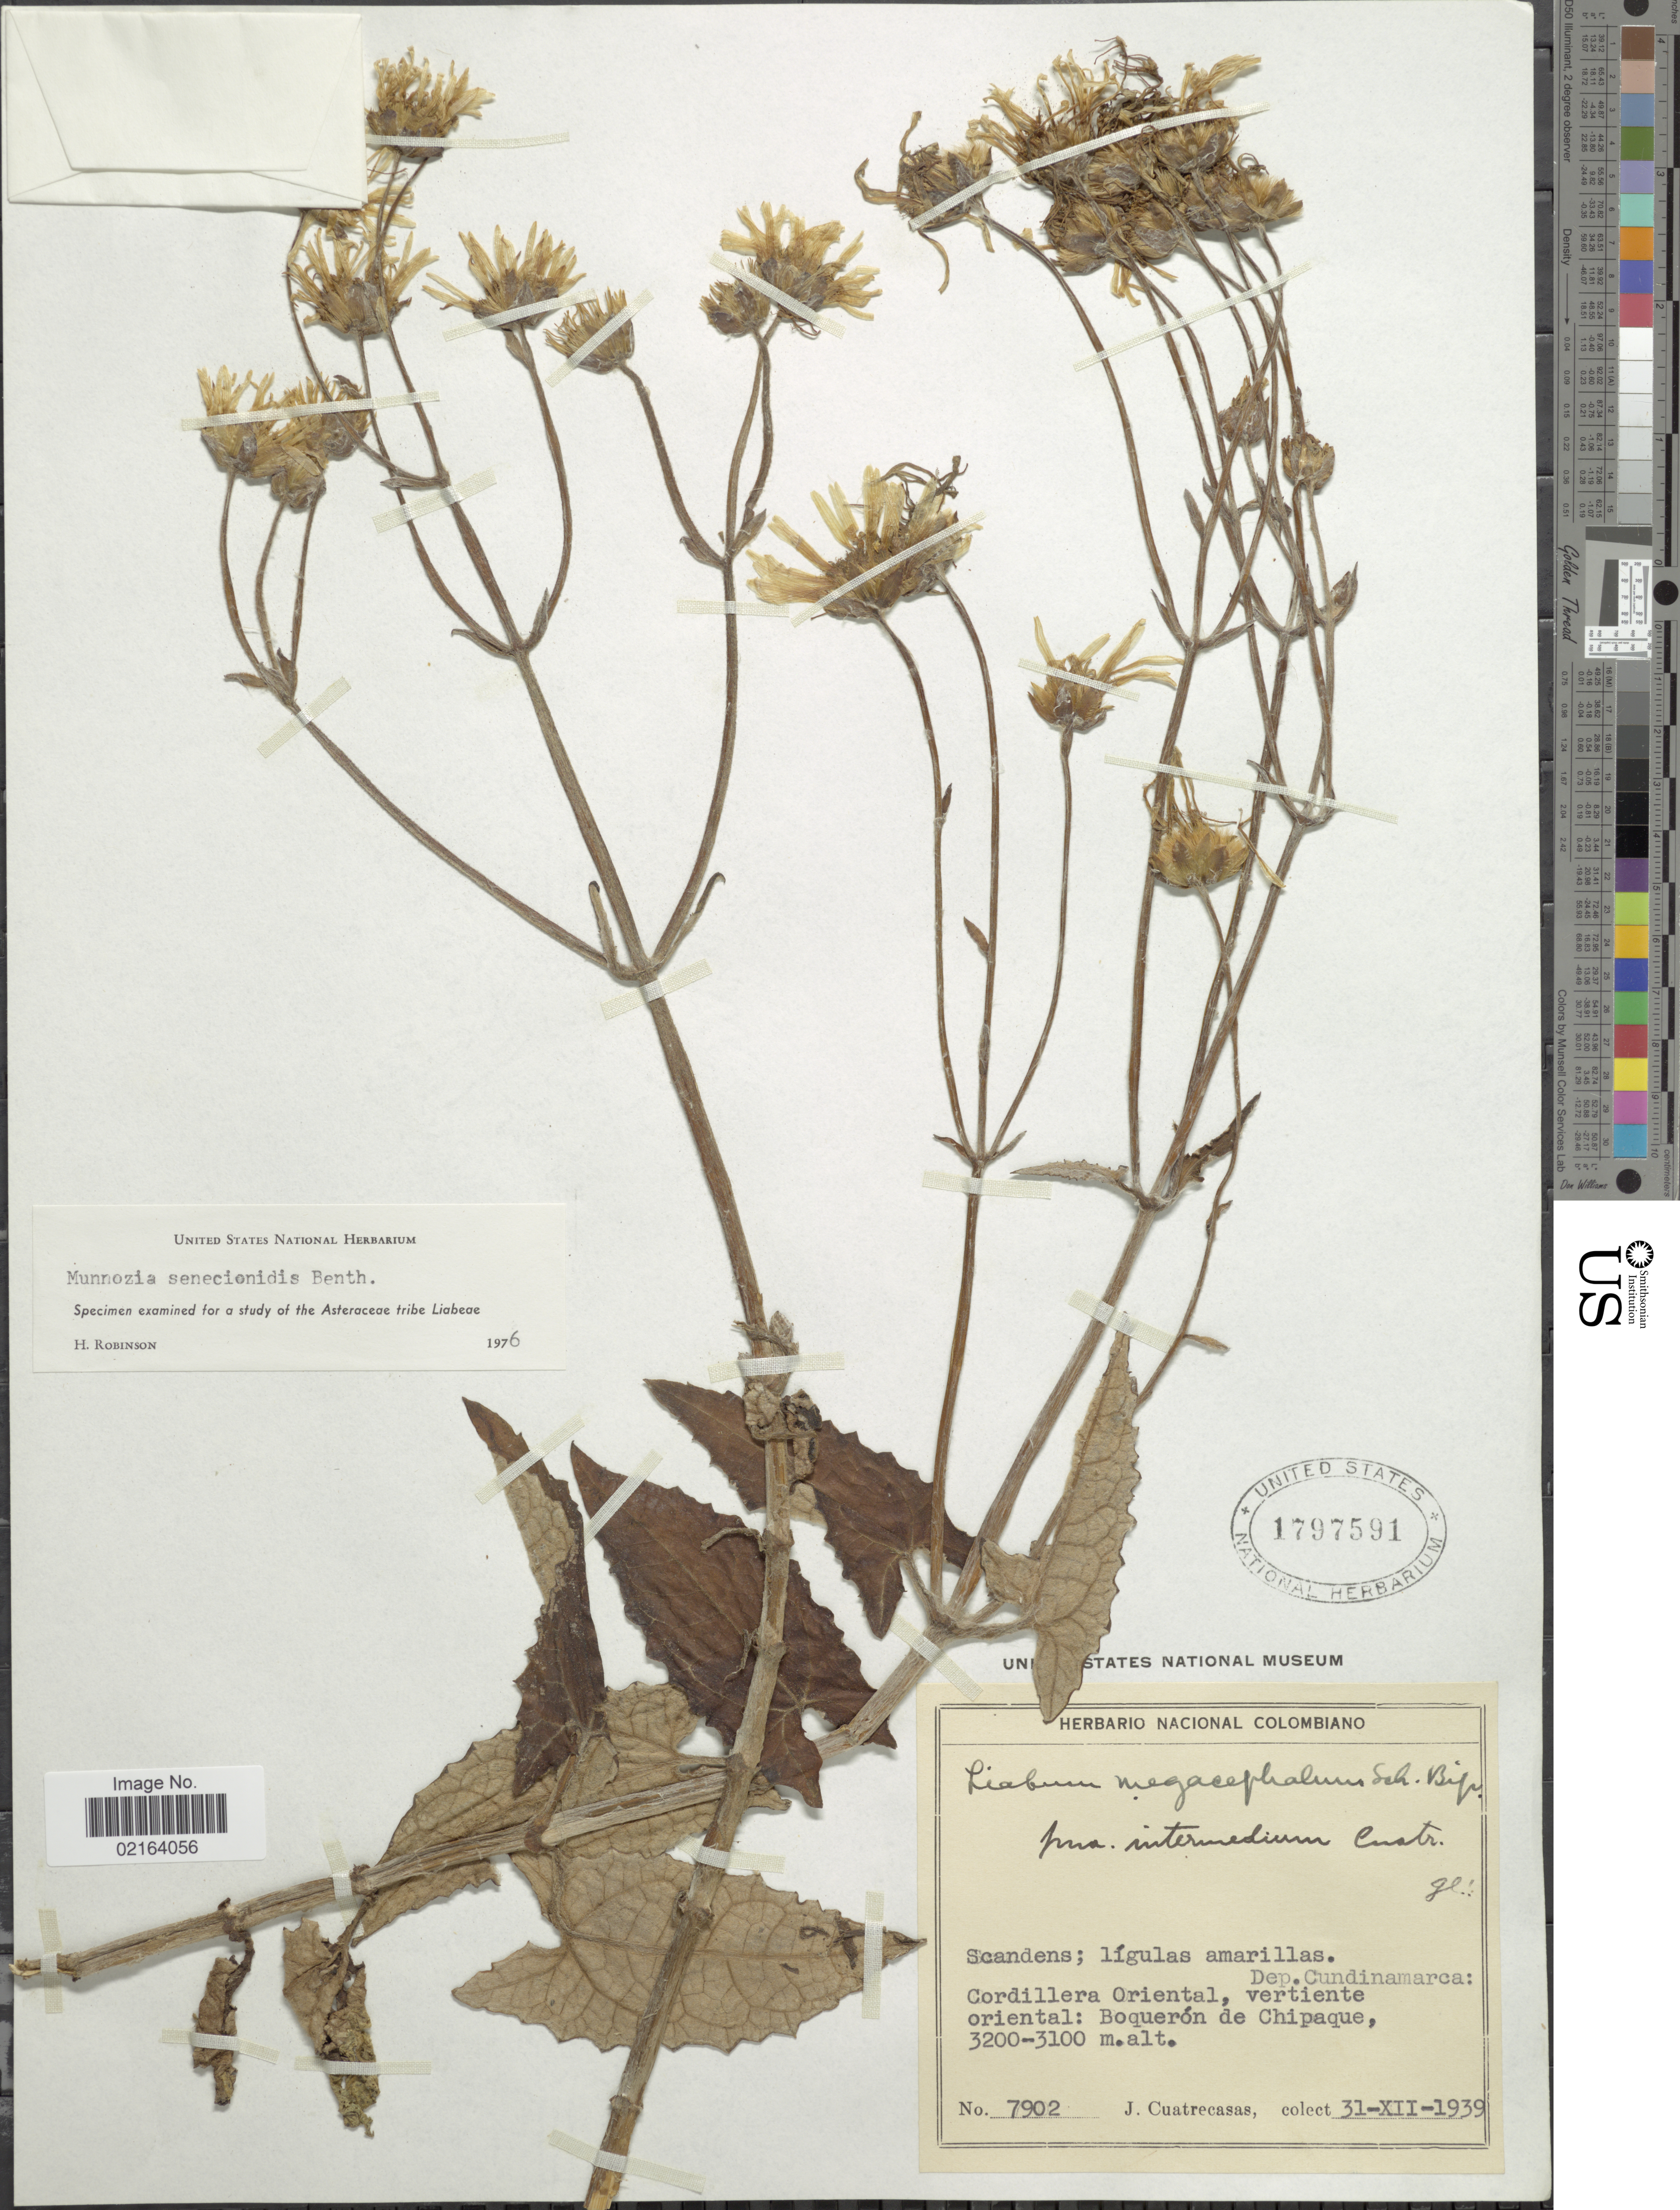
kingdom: Plantae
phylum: Tracheophyta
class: Magnoliopsida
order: Asterales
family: Asteraceae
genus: Munnozia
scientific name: Munnozia senecionidis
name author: Benth.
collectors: J. Cuatrecasas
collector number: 7902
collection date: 1939-12-31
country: Colombia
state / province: Cundinamarca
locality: Dep. Cundinamarca: Cordillera Oriental, vertiente oriental: Boqueron de Chipaque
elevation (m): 3100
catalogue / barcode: US 1797591